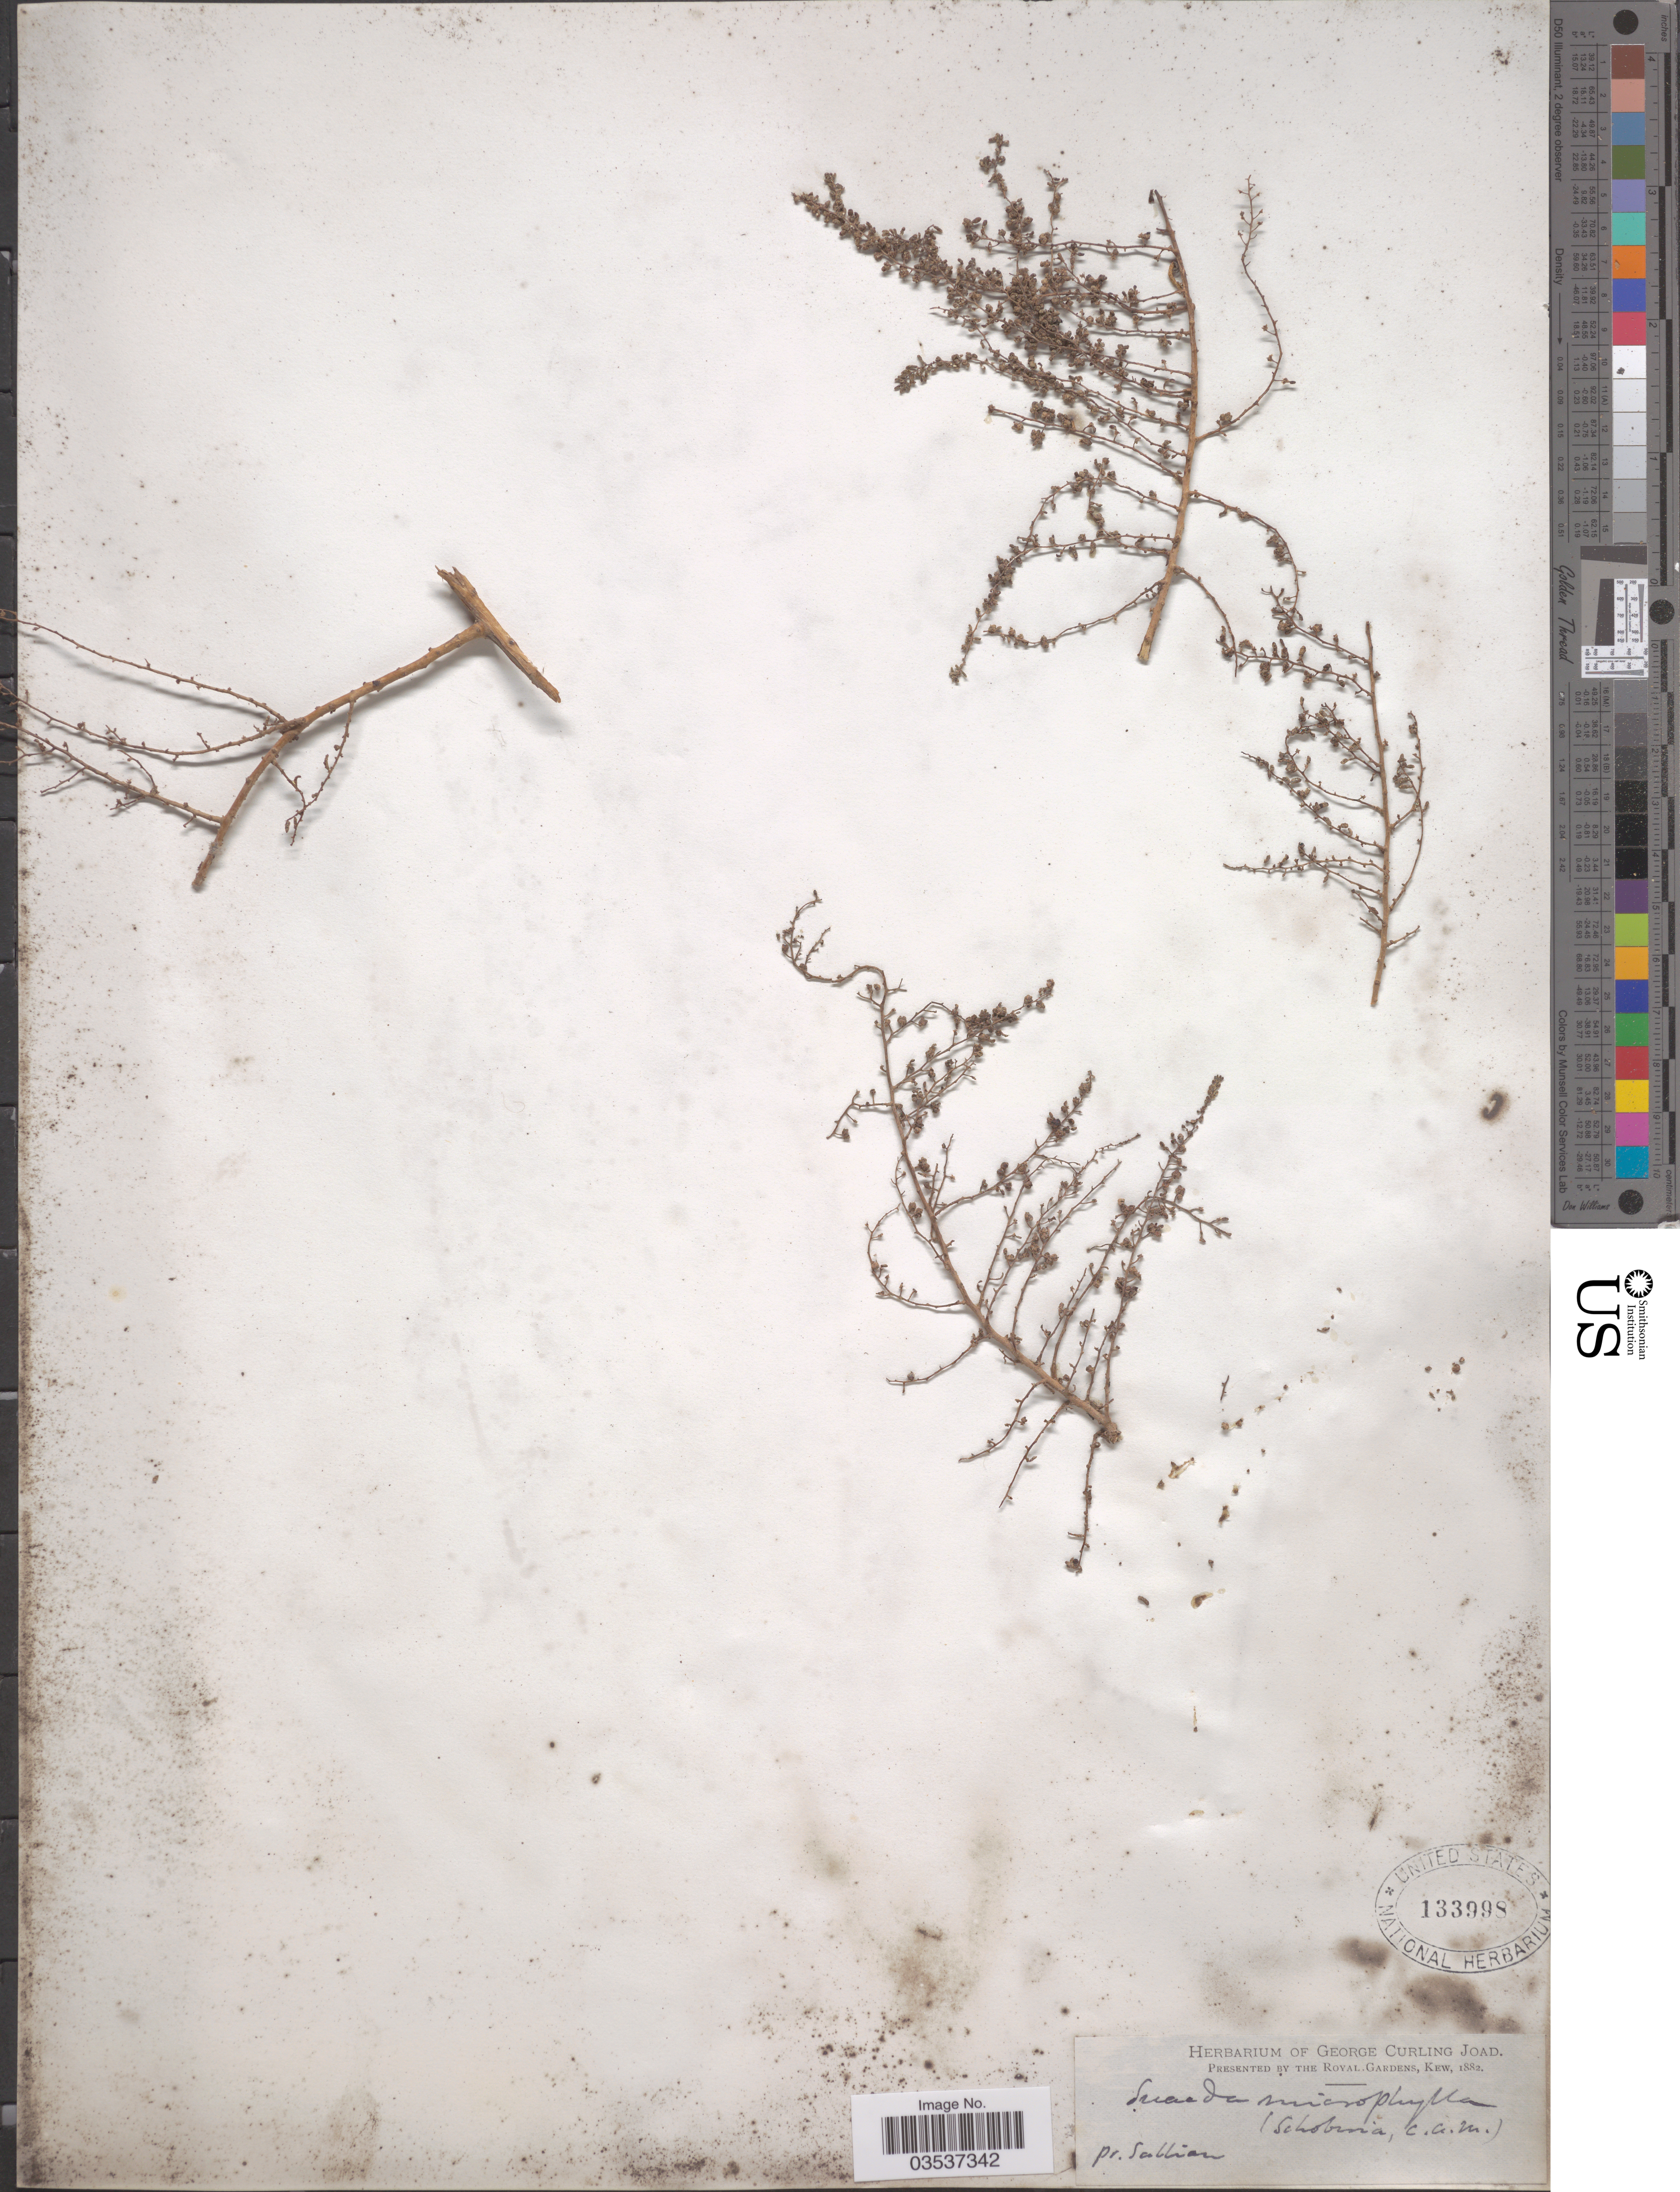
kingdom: Plantae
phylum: Tracheophyta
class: Magnoliopsida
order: Caryophyllales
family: Amaranthaceae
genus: Suaeda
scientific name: Suaeda microphylla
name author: Pall.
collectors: ex herb. George Curling Joad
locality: Pr. Sallian.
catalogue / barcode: US 133998